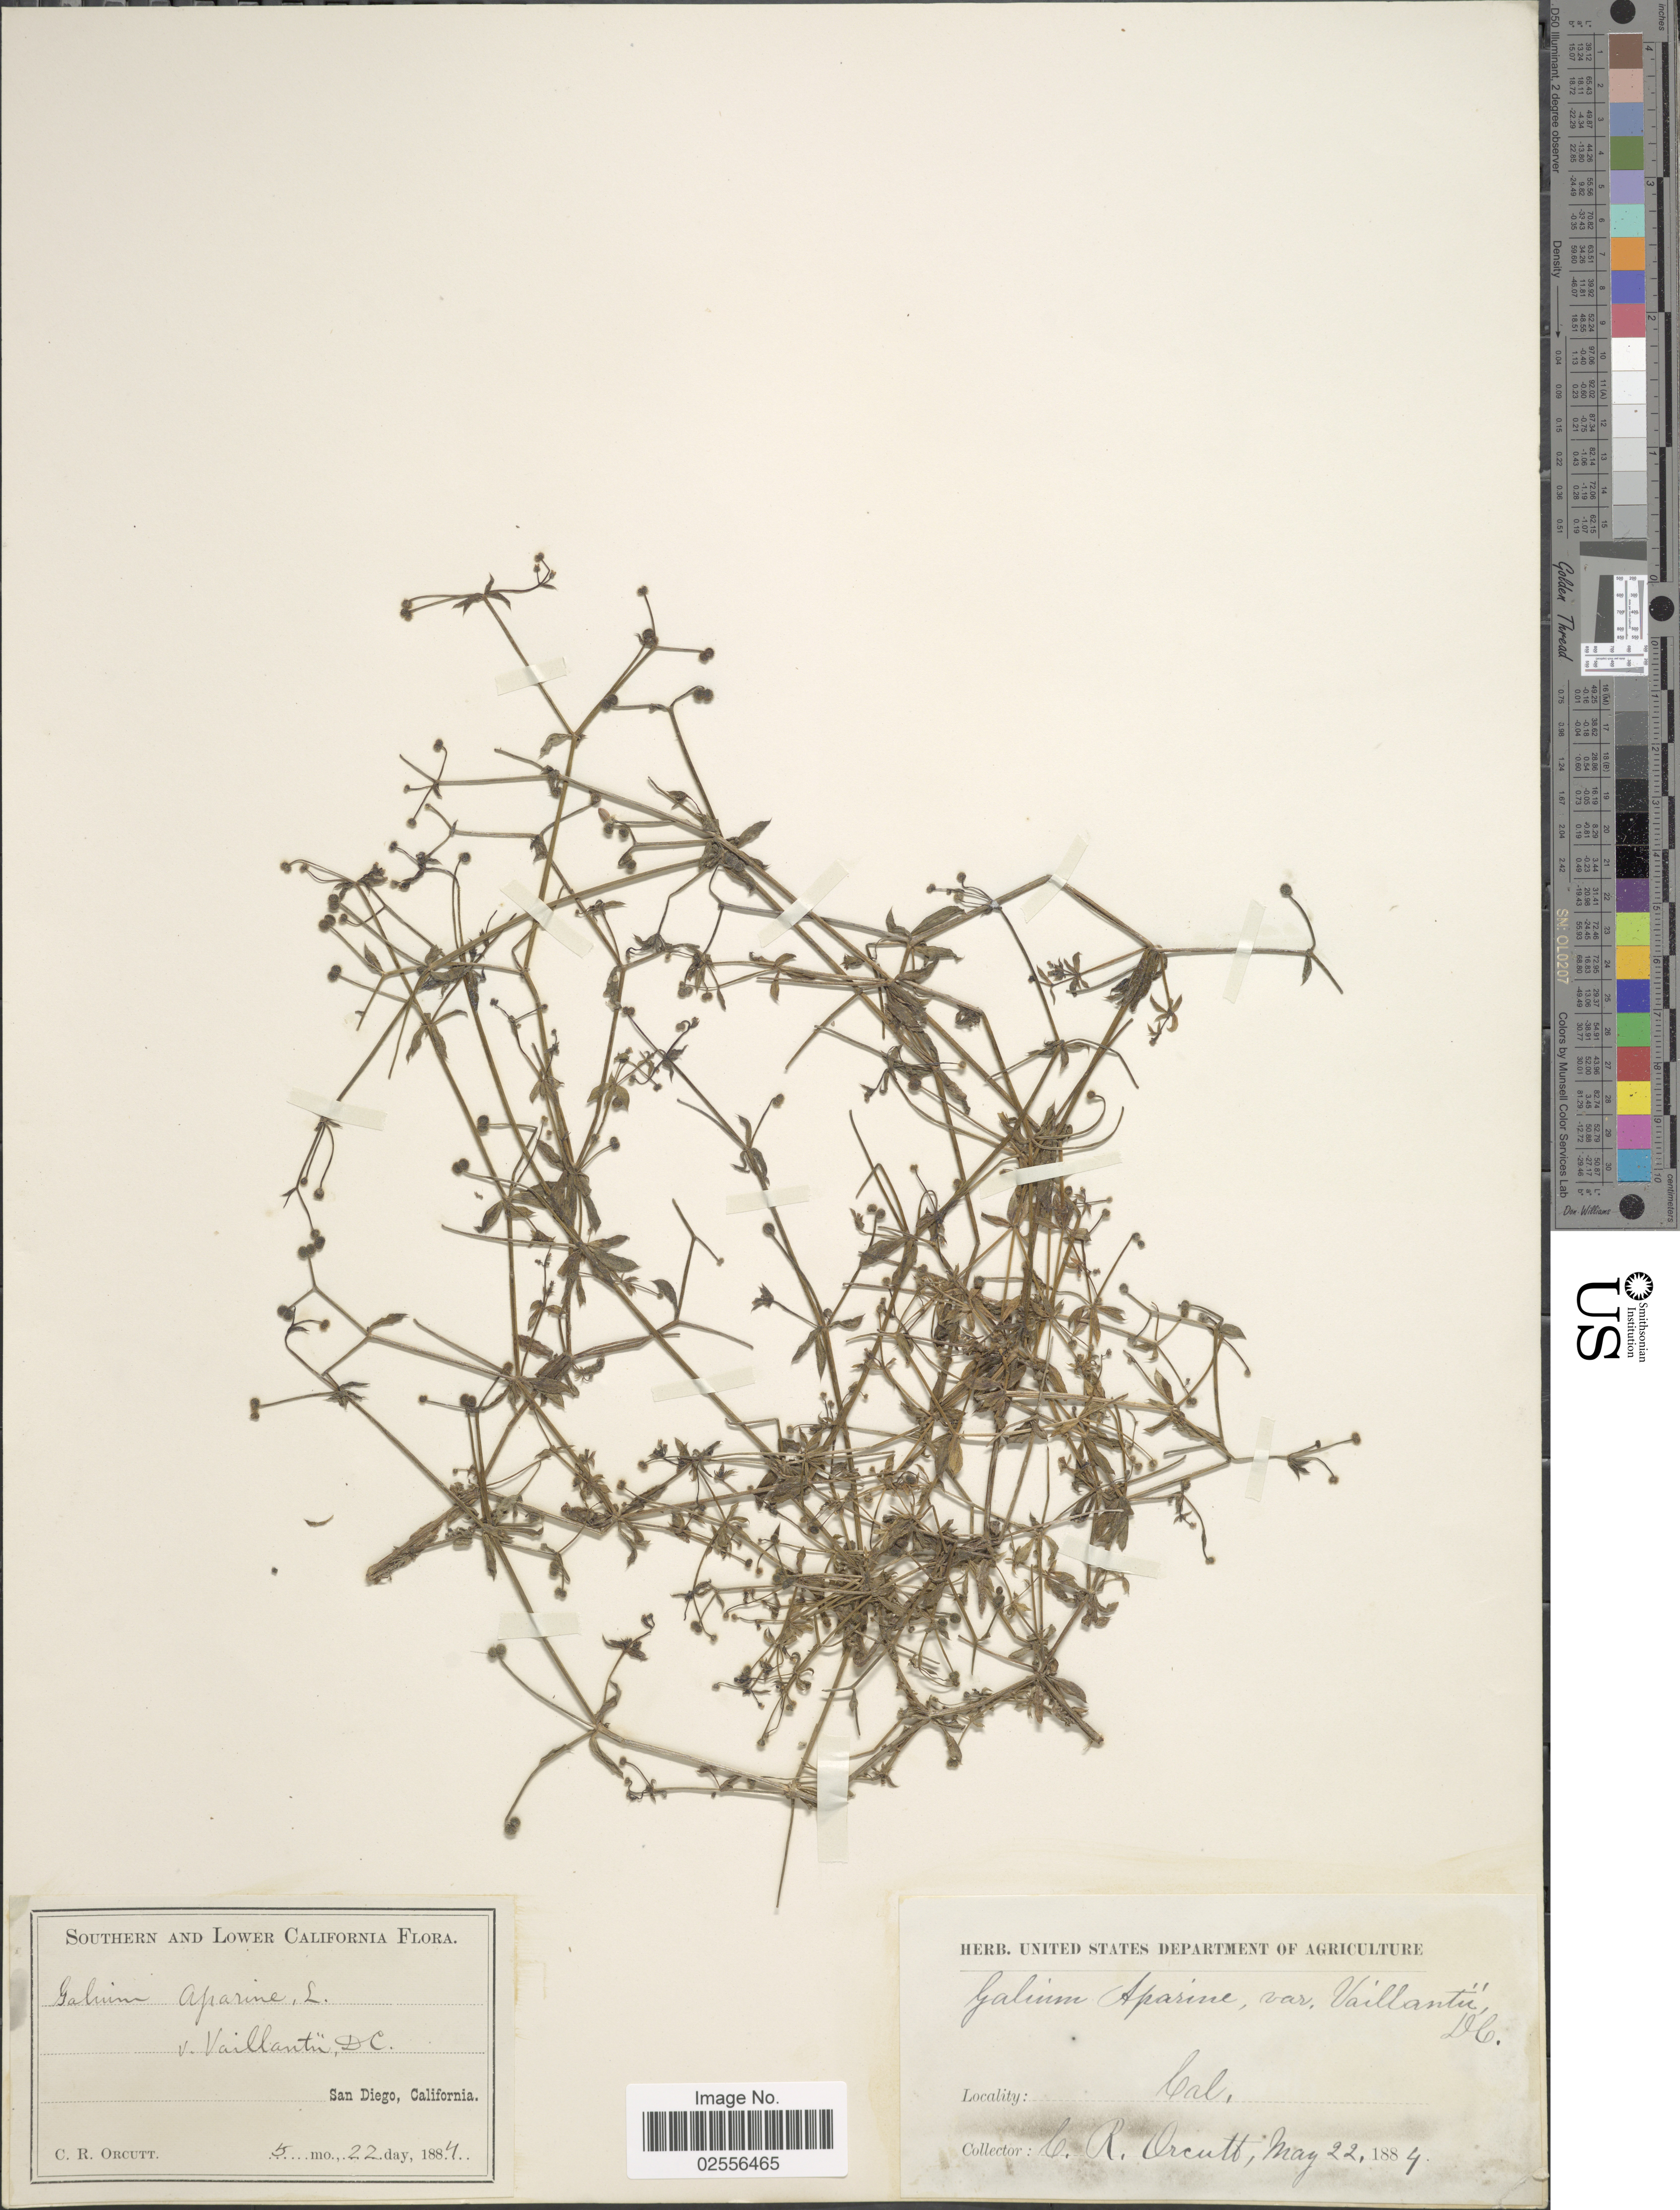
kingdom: Plantae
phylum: Tracheophyta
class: Magnoliopsida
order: Gentianales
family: Rubiaceae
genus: Galium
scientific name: Galium aparine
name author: L.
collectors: C. R. Orcutt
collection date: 1884-05-22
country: United States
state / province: California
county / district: San Diego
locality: Southern and Lower California, San Diego